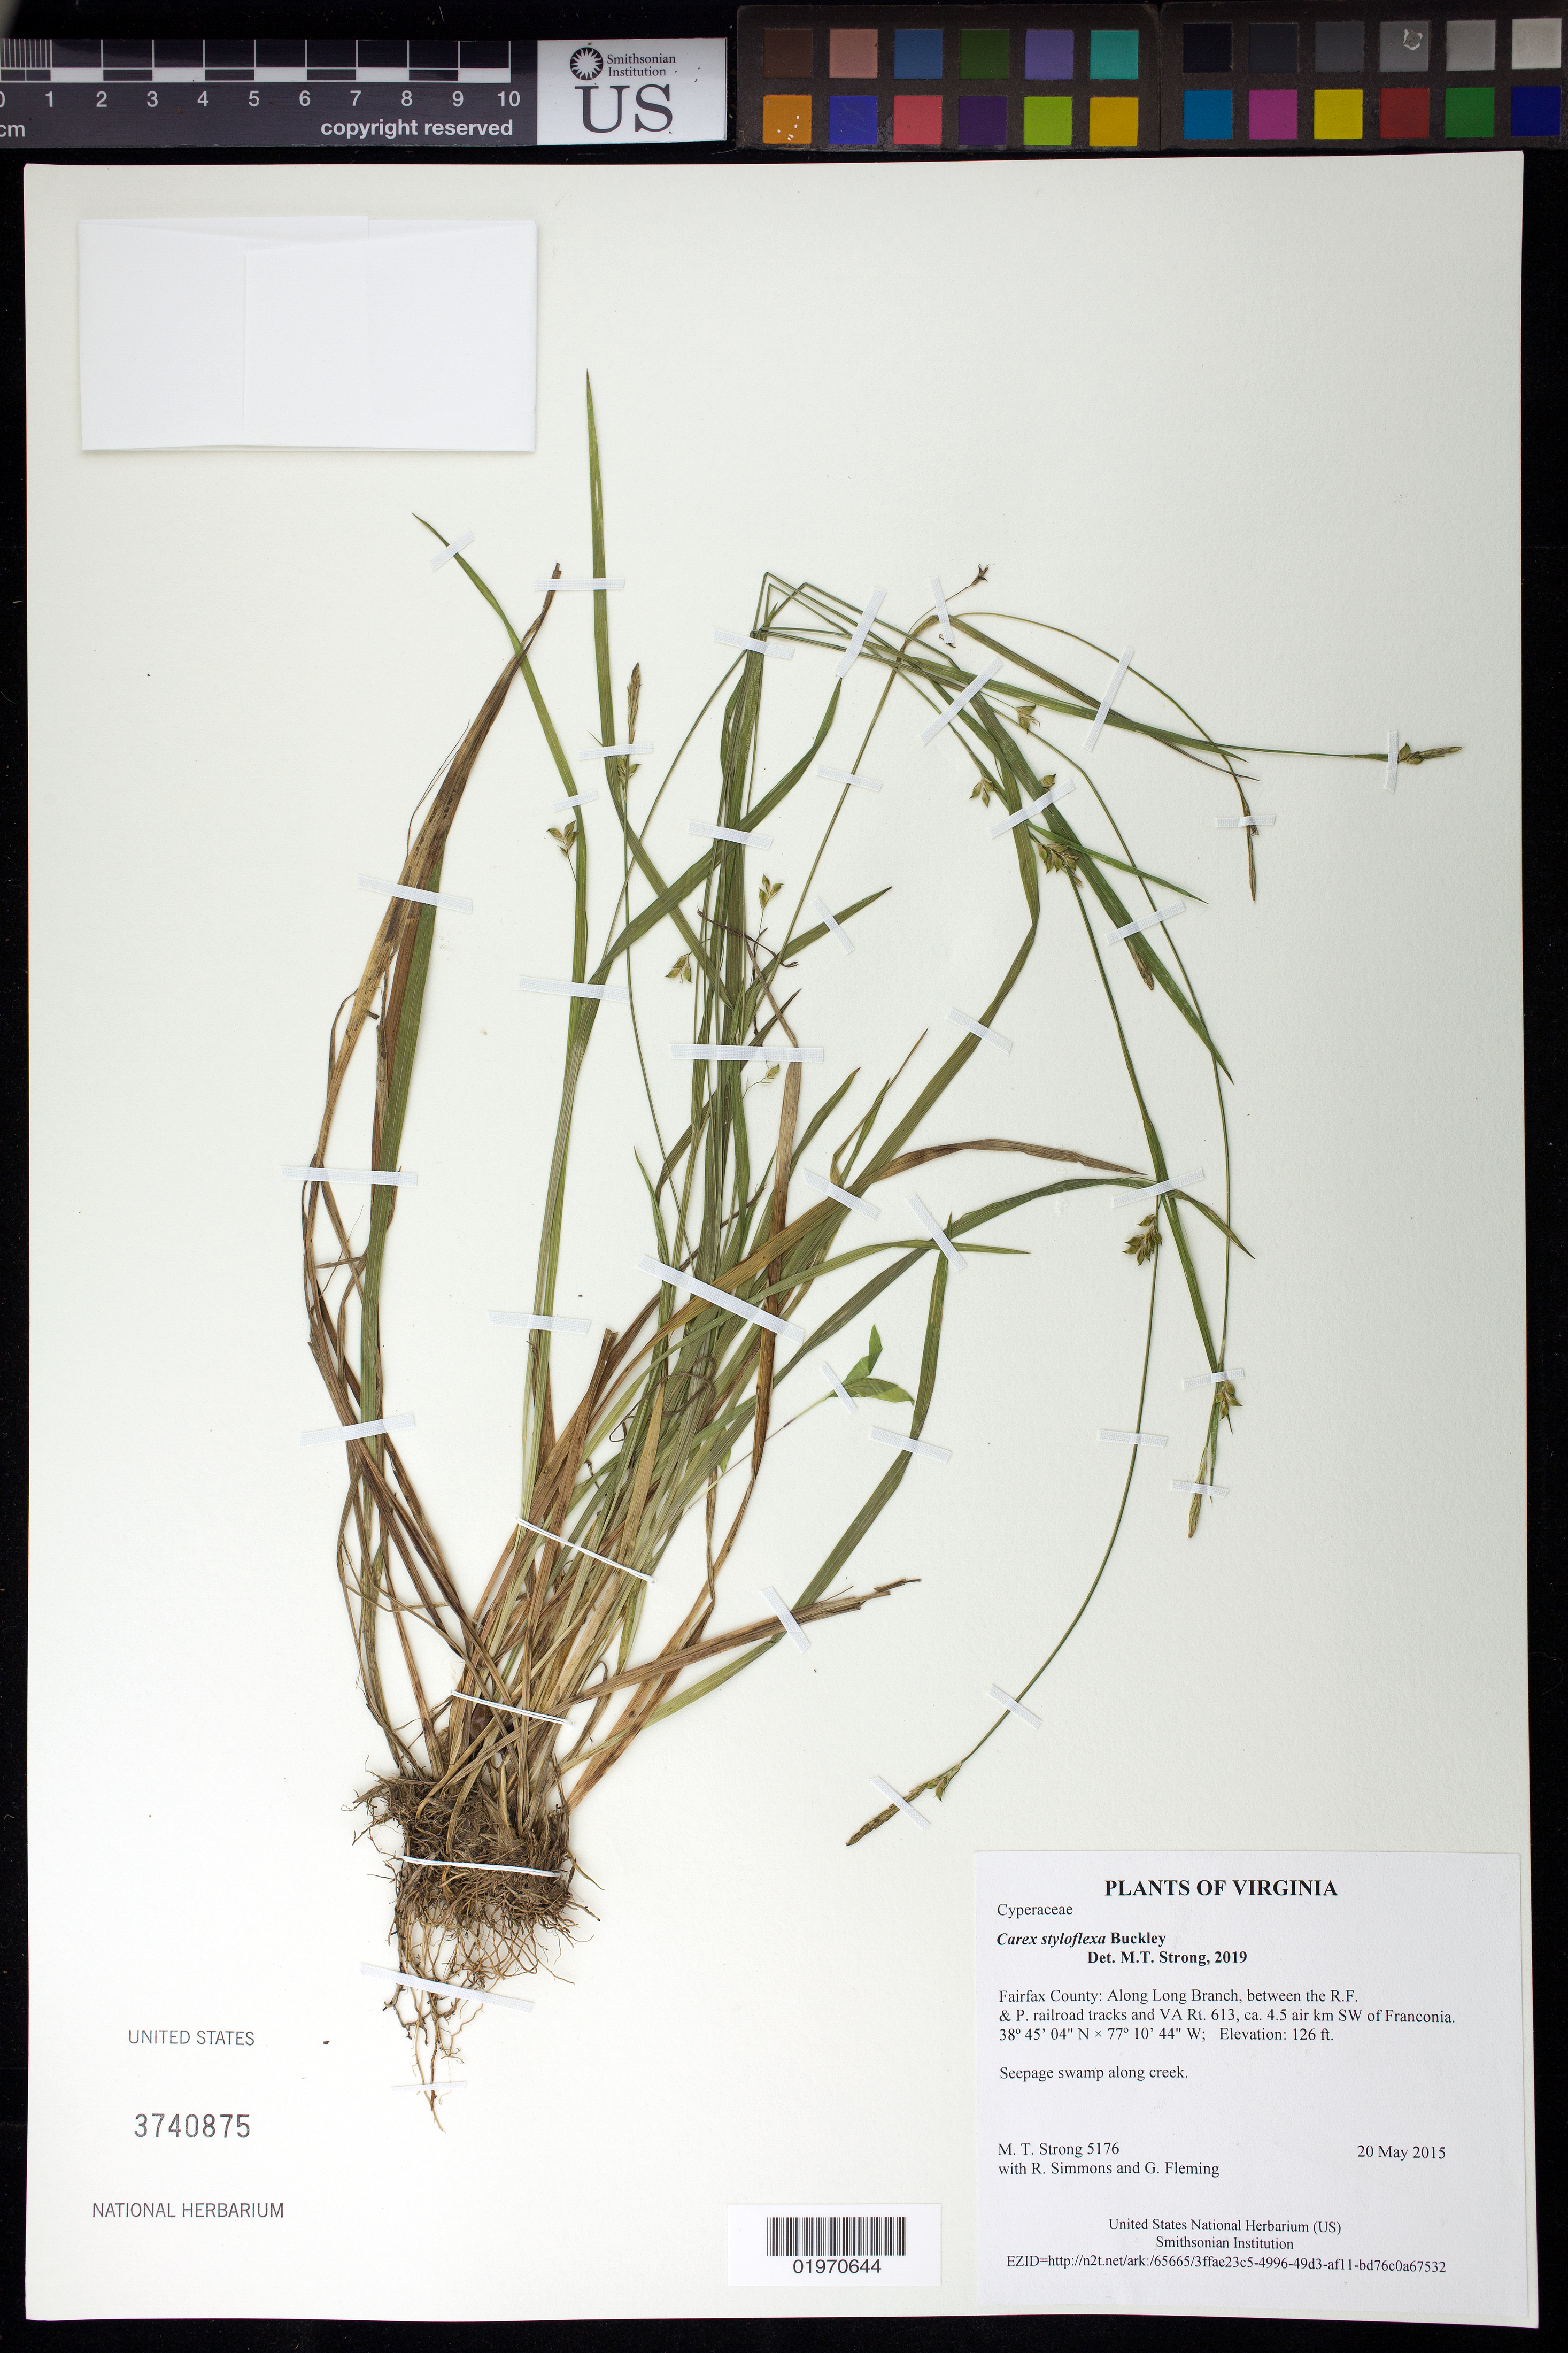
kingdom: Plantae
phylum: Tracheophyta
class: Liliopsida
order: Poales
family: Cyperaceae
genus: Carex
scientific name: Carex sp.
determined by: Strong, Mark T., (BOT), Smithsonian Institution - National Museum of Natural History (UNITED STATES)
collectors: M. T. Strong, R. Simmons & G. Fleming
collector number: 5176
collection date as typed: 20 May 2015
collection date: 2015-05-20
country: United States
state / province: Virginia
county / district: Fairfax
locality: Along Long Branch, between the R.F. & P. railroad tracks and VA Rt 613, ca. 4.5 km SW of Franconia.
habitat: Seepage swamp along creek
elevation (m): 38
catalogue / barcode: US 3740875